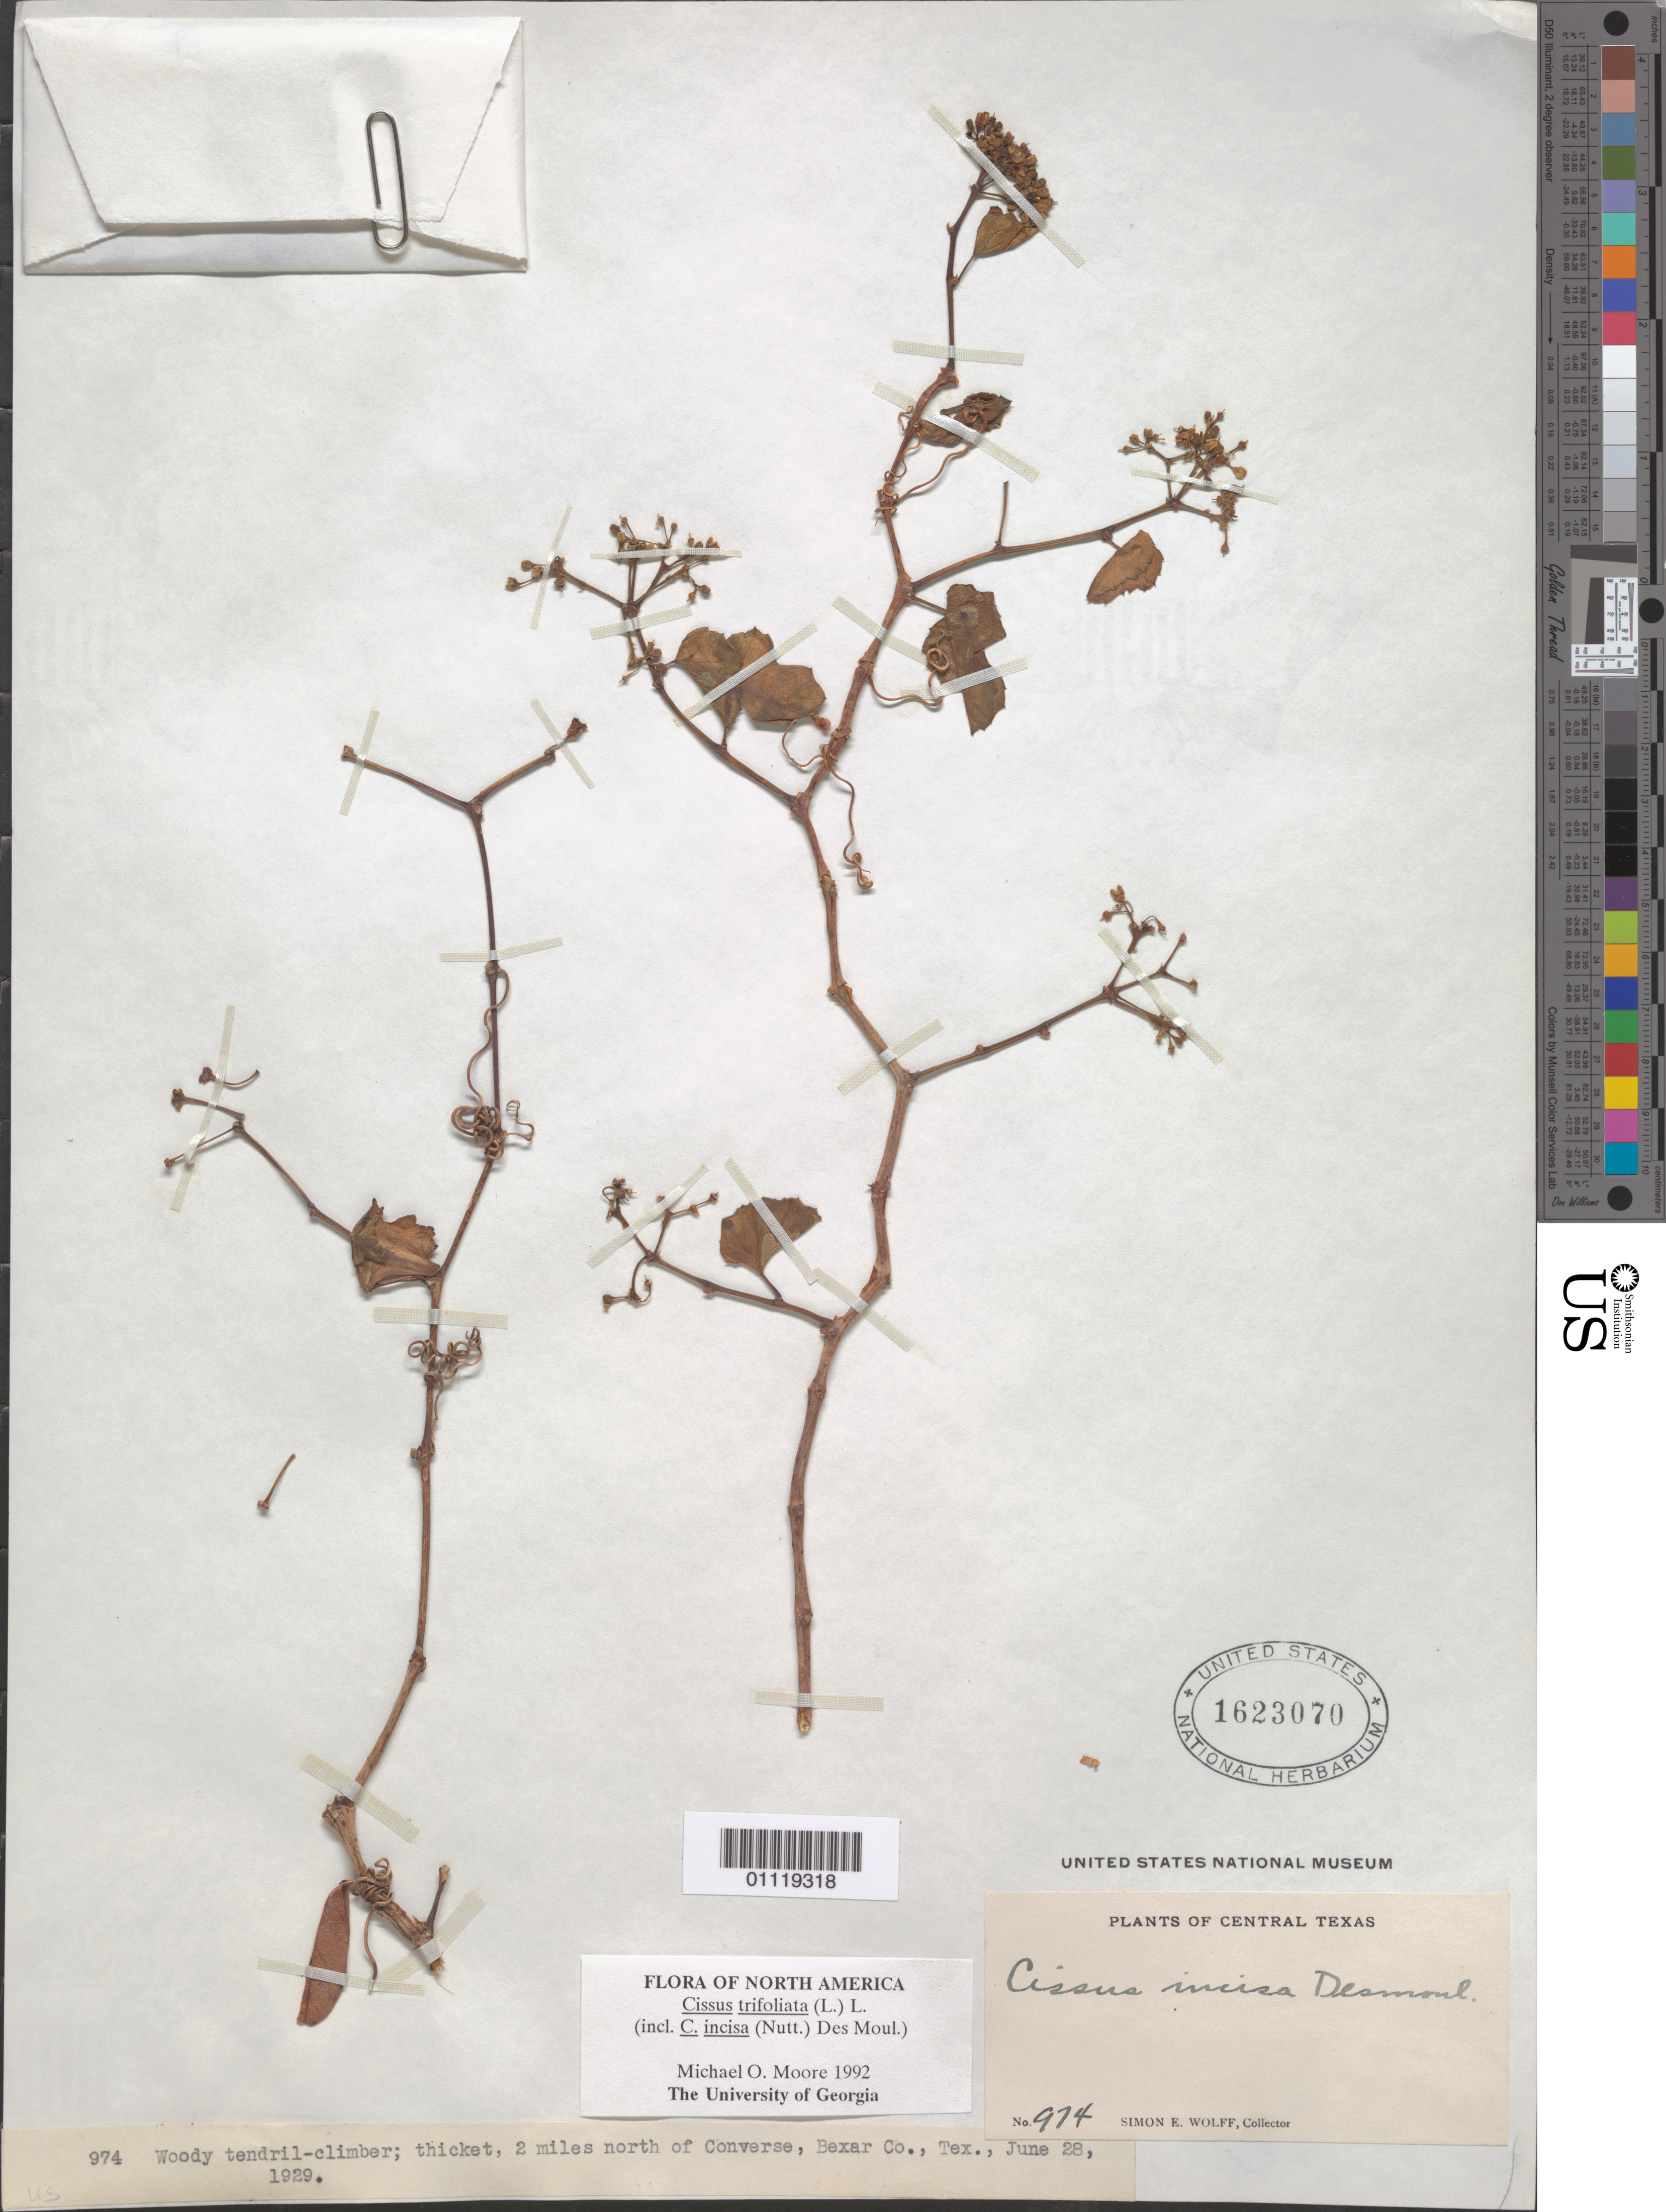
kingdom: Plantae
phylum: Tracheophyta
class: Magnoliopsida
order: Vitales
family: Vitaceae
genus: Cissus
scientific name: Cissus trifoliata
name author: (L.) L.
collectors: S. E. Wolff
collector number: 974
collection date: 1929-06-28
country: United States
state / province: Texas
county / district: Bexar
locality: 2 mi N of Converse.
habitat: Woody tendril-climber; thicket.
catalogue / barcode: US 1623070